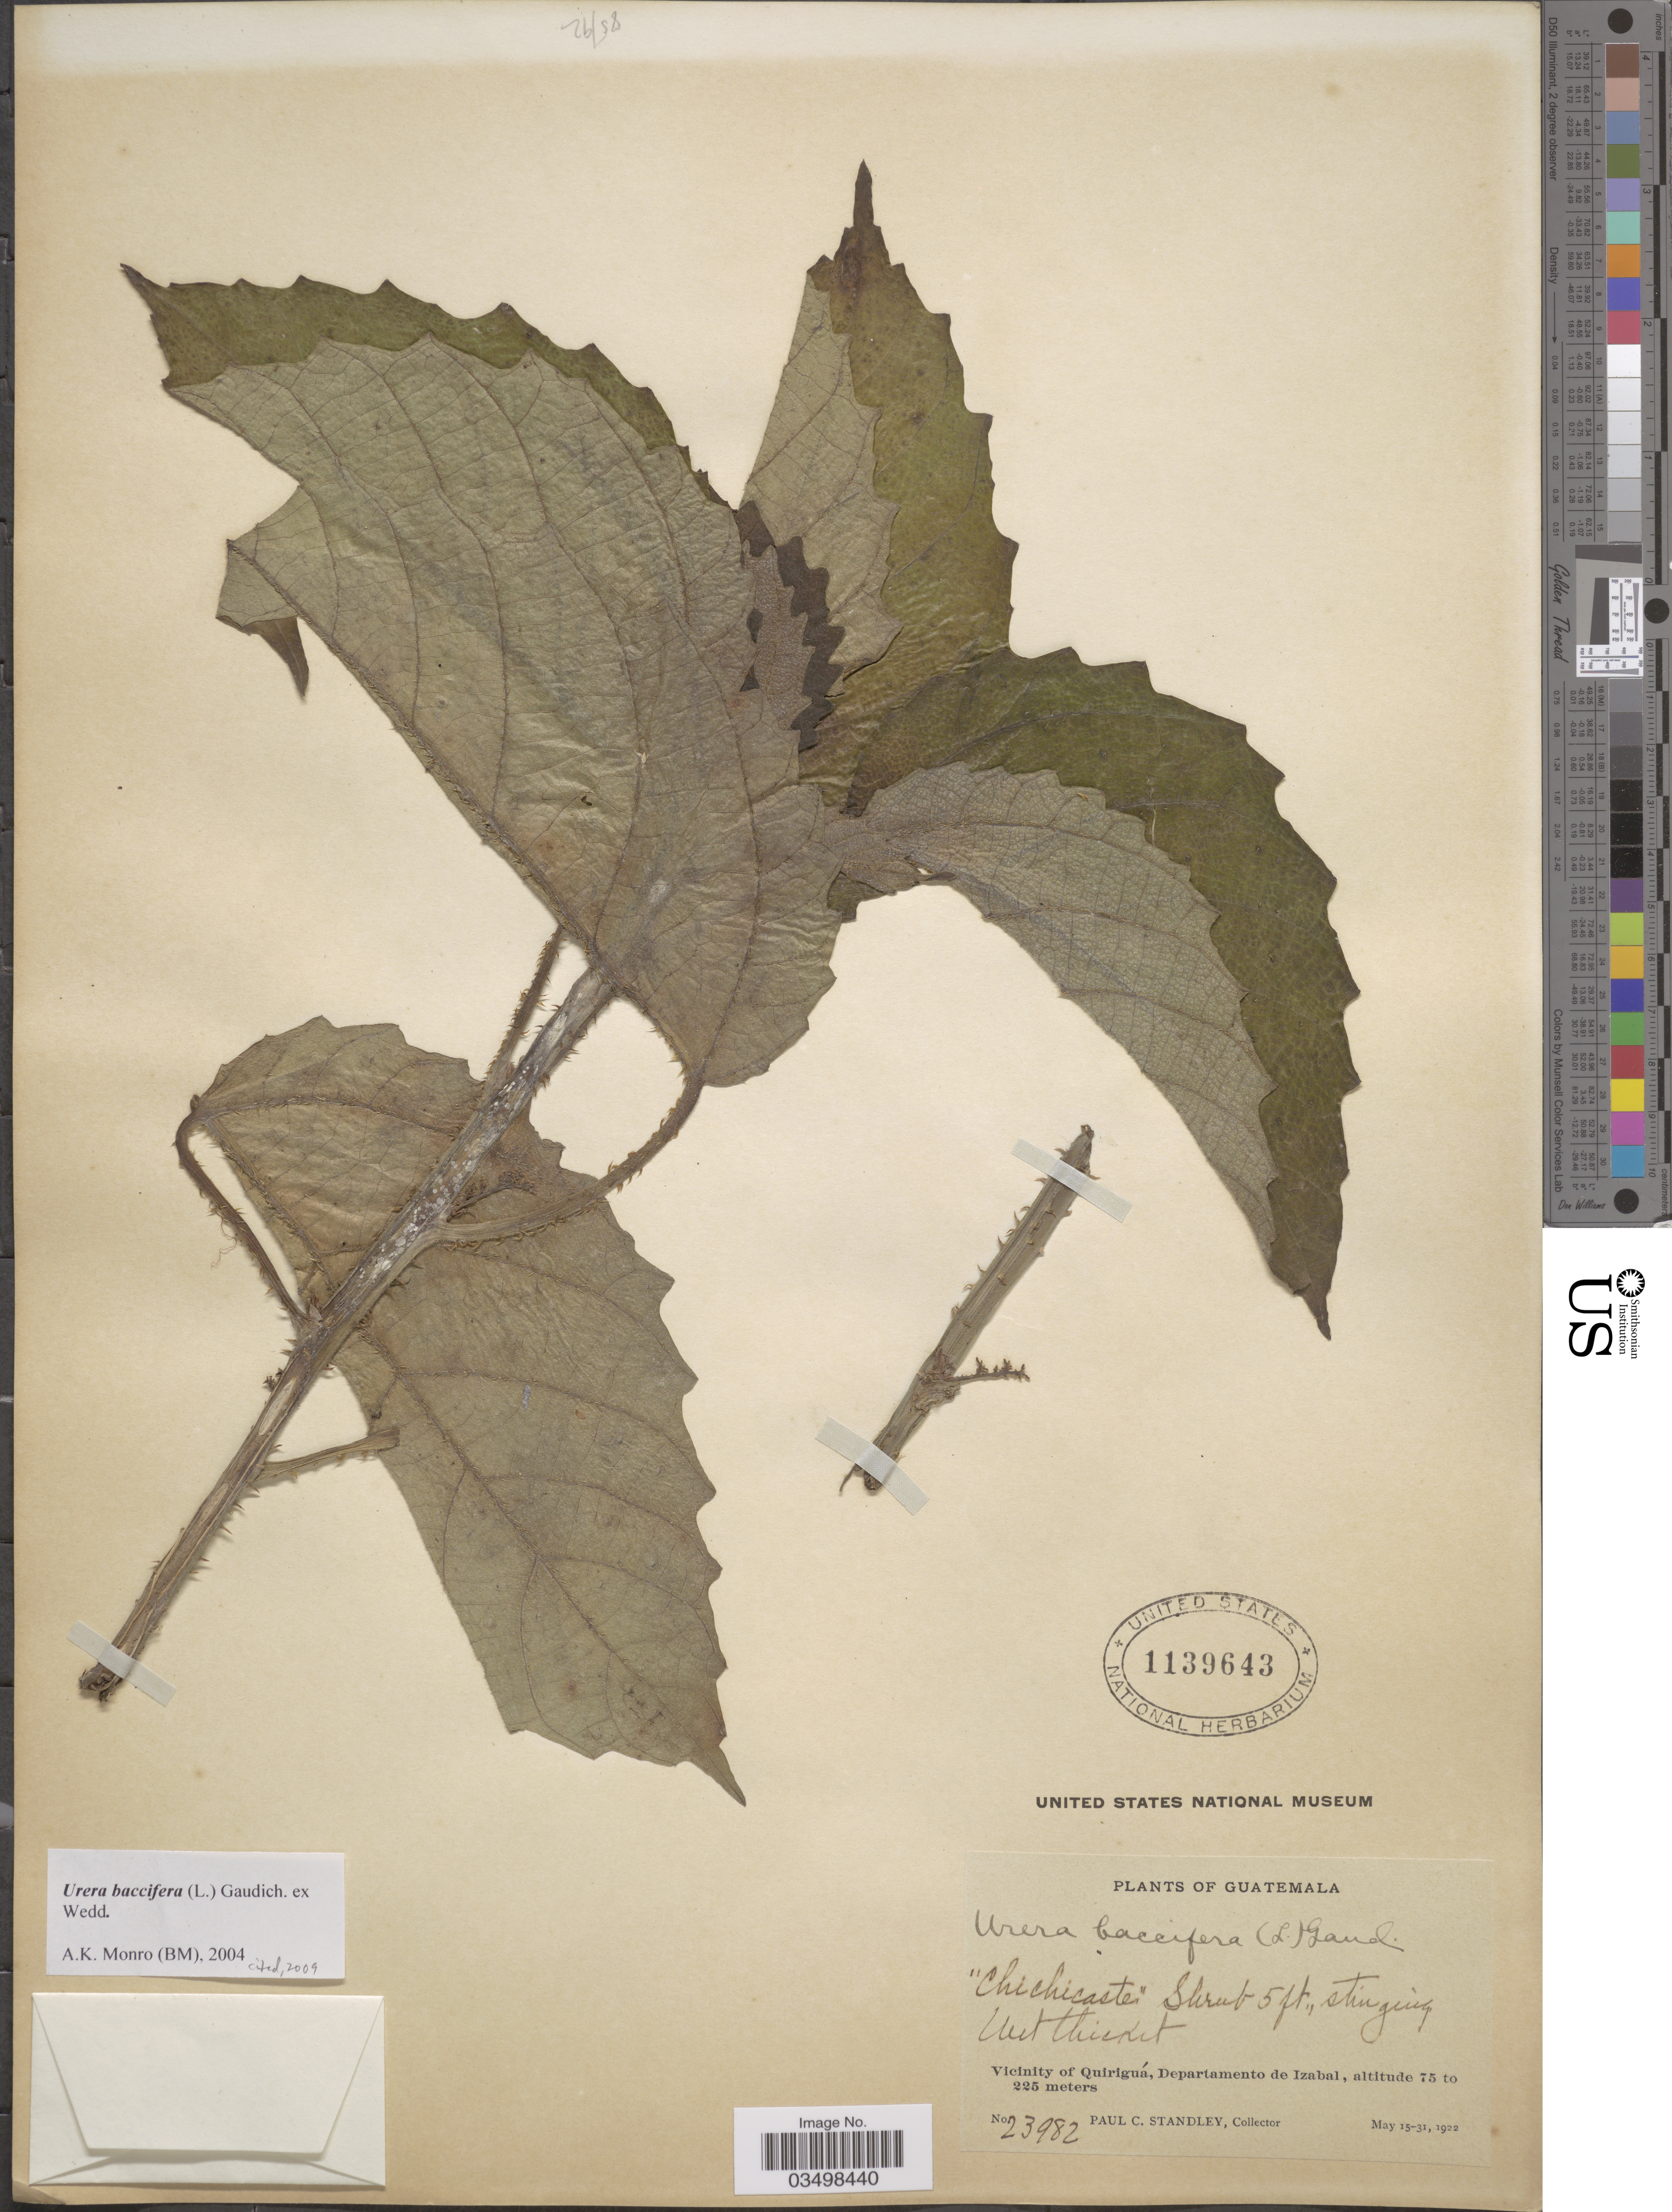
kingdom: Plantae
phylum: Tracheophyta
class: Magnoliopsida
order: Rosales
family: Urticaceae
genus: Urera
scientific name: Urera baccifera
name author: (L.) Gaudich. ex Wedd.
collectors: P. C. Standley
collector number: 23982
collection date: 1922-05-15/1922-05-31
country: Guatemala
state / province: Izabal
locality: Vicinity of Quiriguá, Departamento de Izabal.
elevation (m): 225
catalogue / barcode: US 1139643